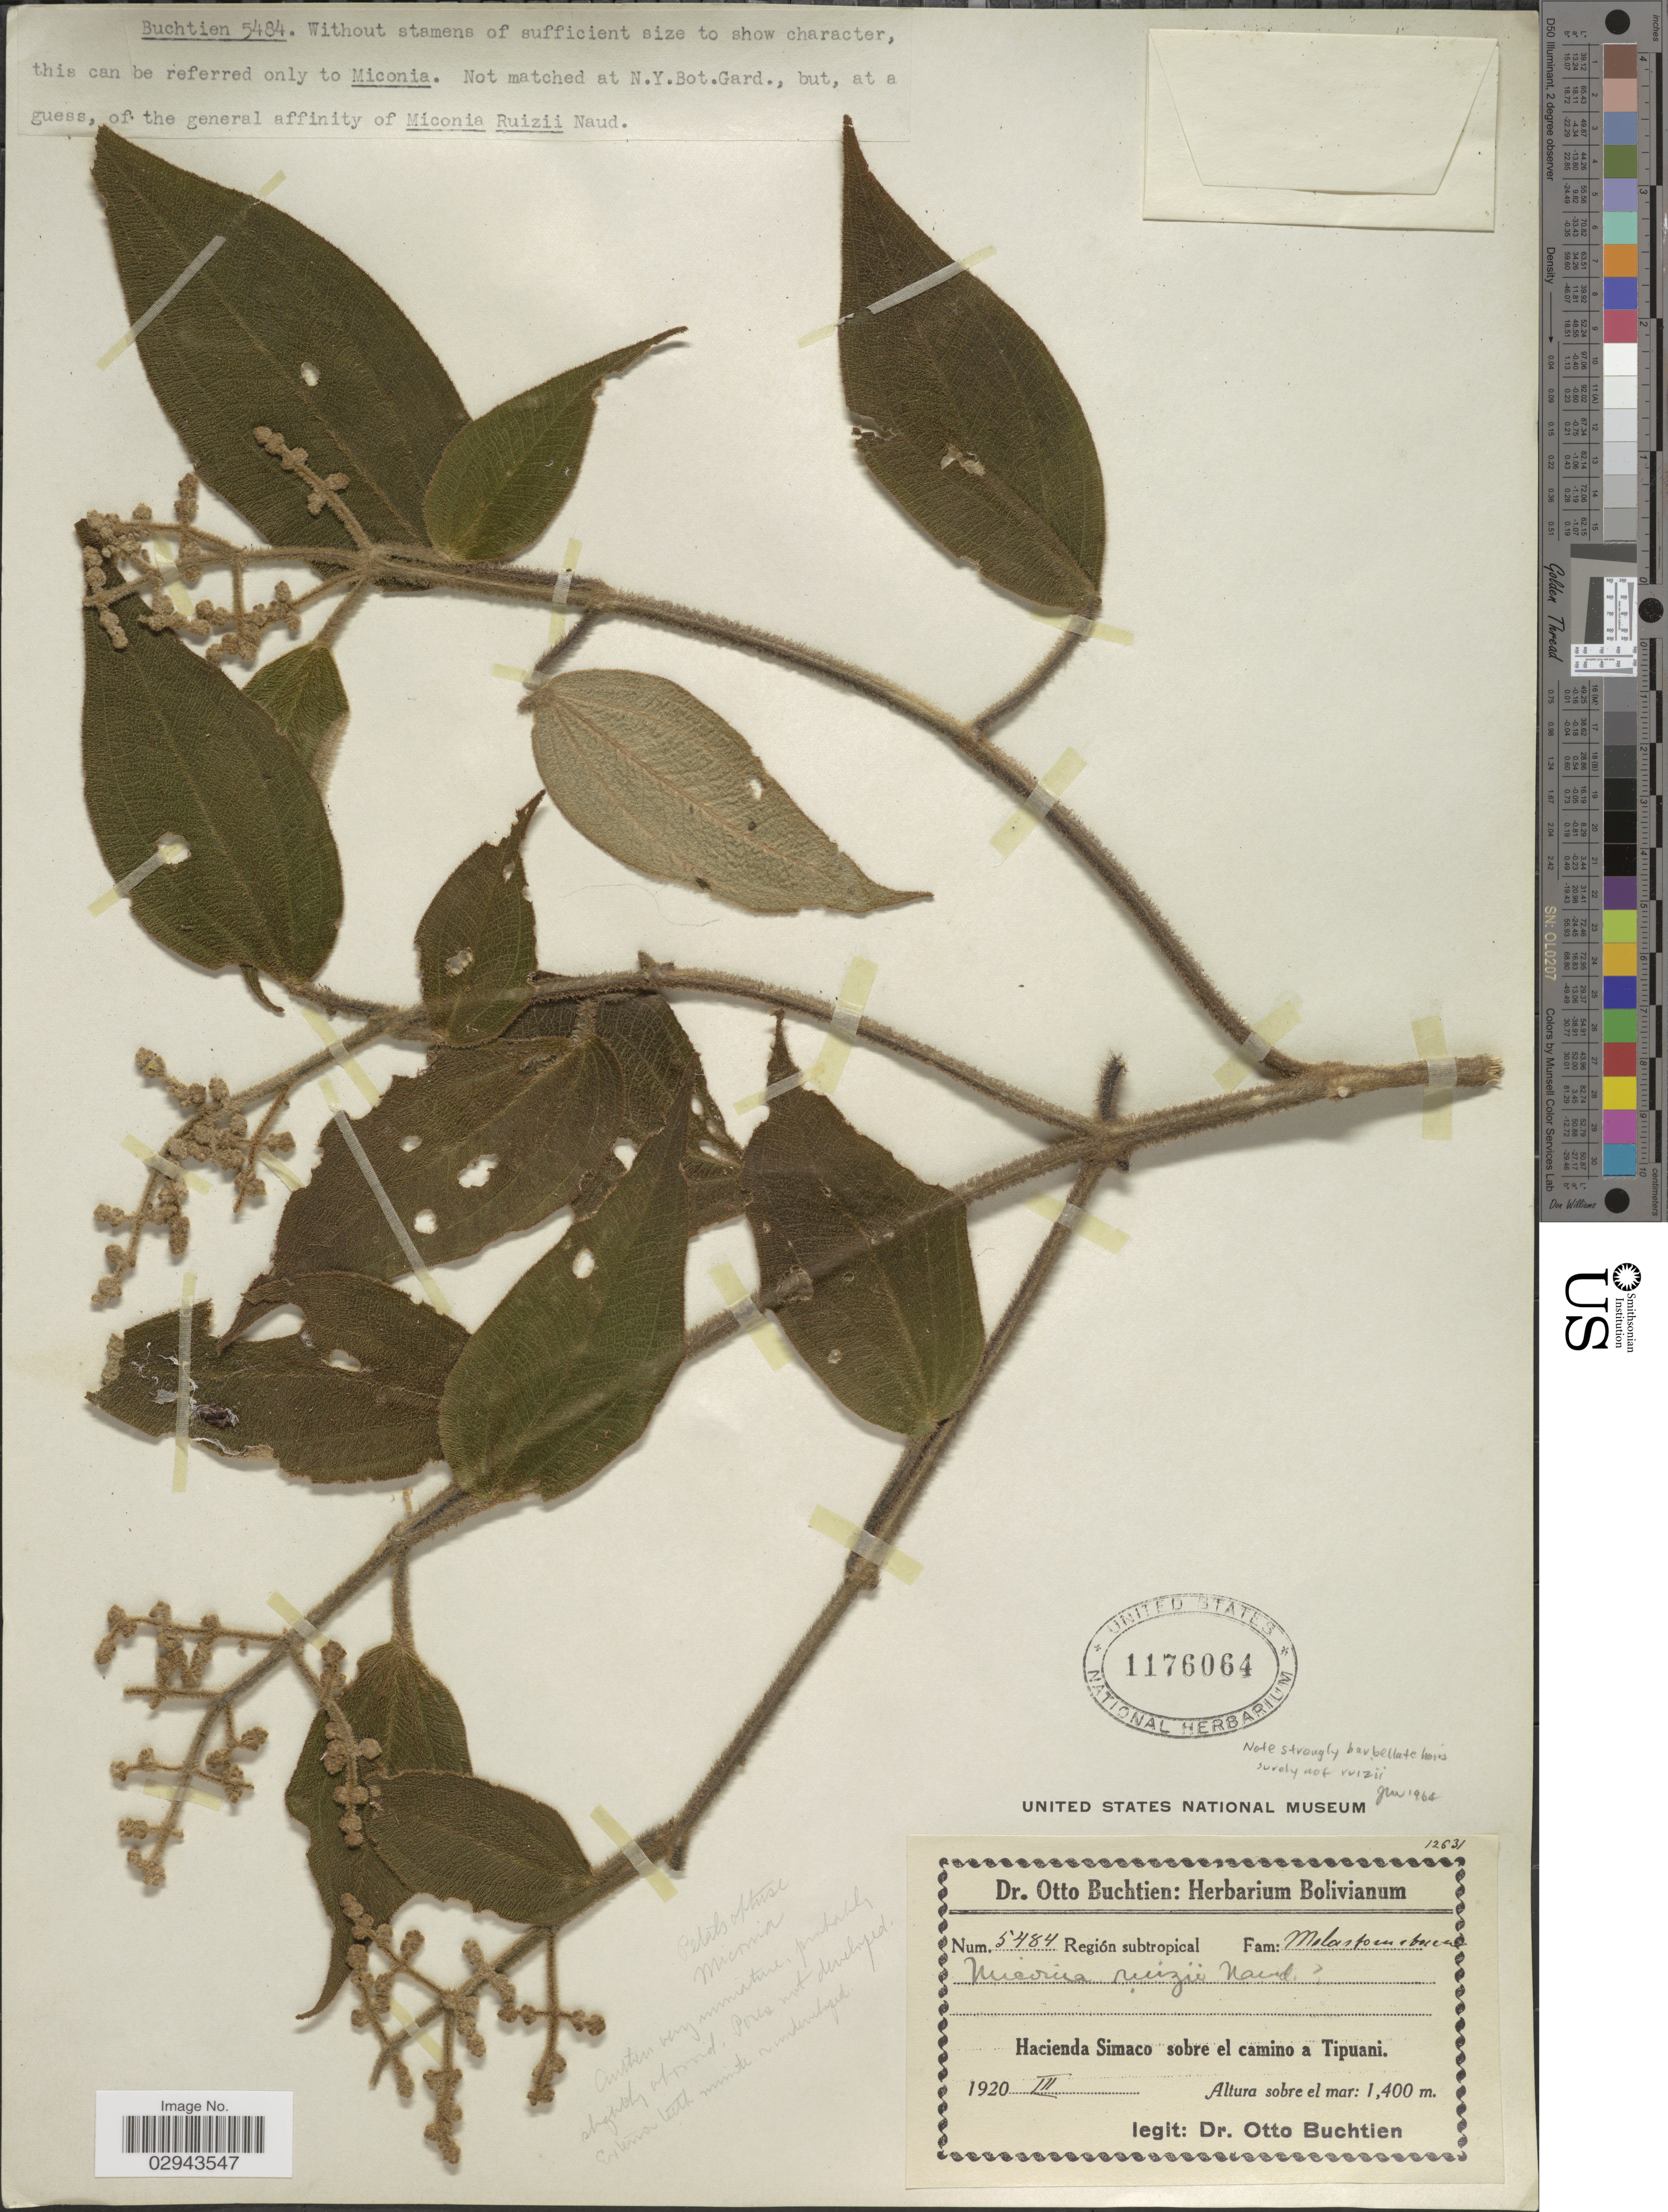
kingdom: Plantae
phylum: Tracheophyta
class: Magnoliopsida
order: Myrtales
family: Melastomataceae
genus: Miconia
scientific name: Miconia staphidioides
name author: (Naudin) Triana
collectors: O. Buchtien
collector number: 5484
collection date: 1920-03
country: Bolivia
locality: Hacienda Simaco sobre el camino a Tipuani.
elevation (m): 1400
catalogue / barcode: US 1176064